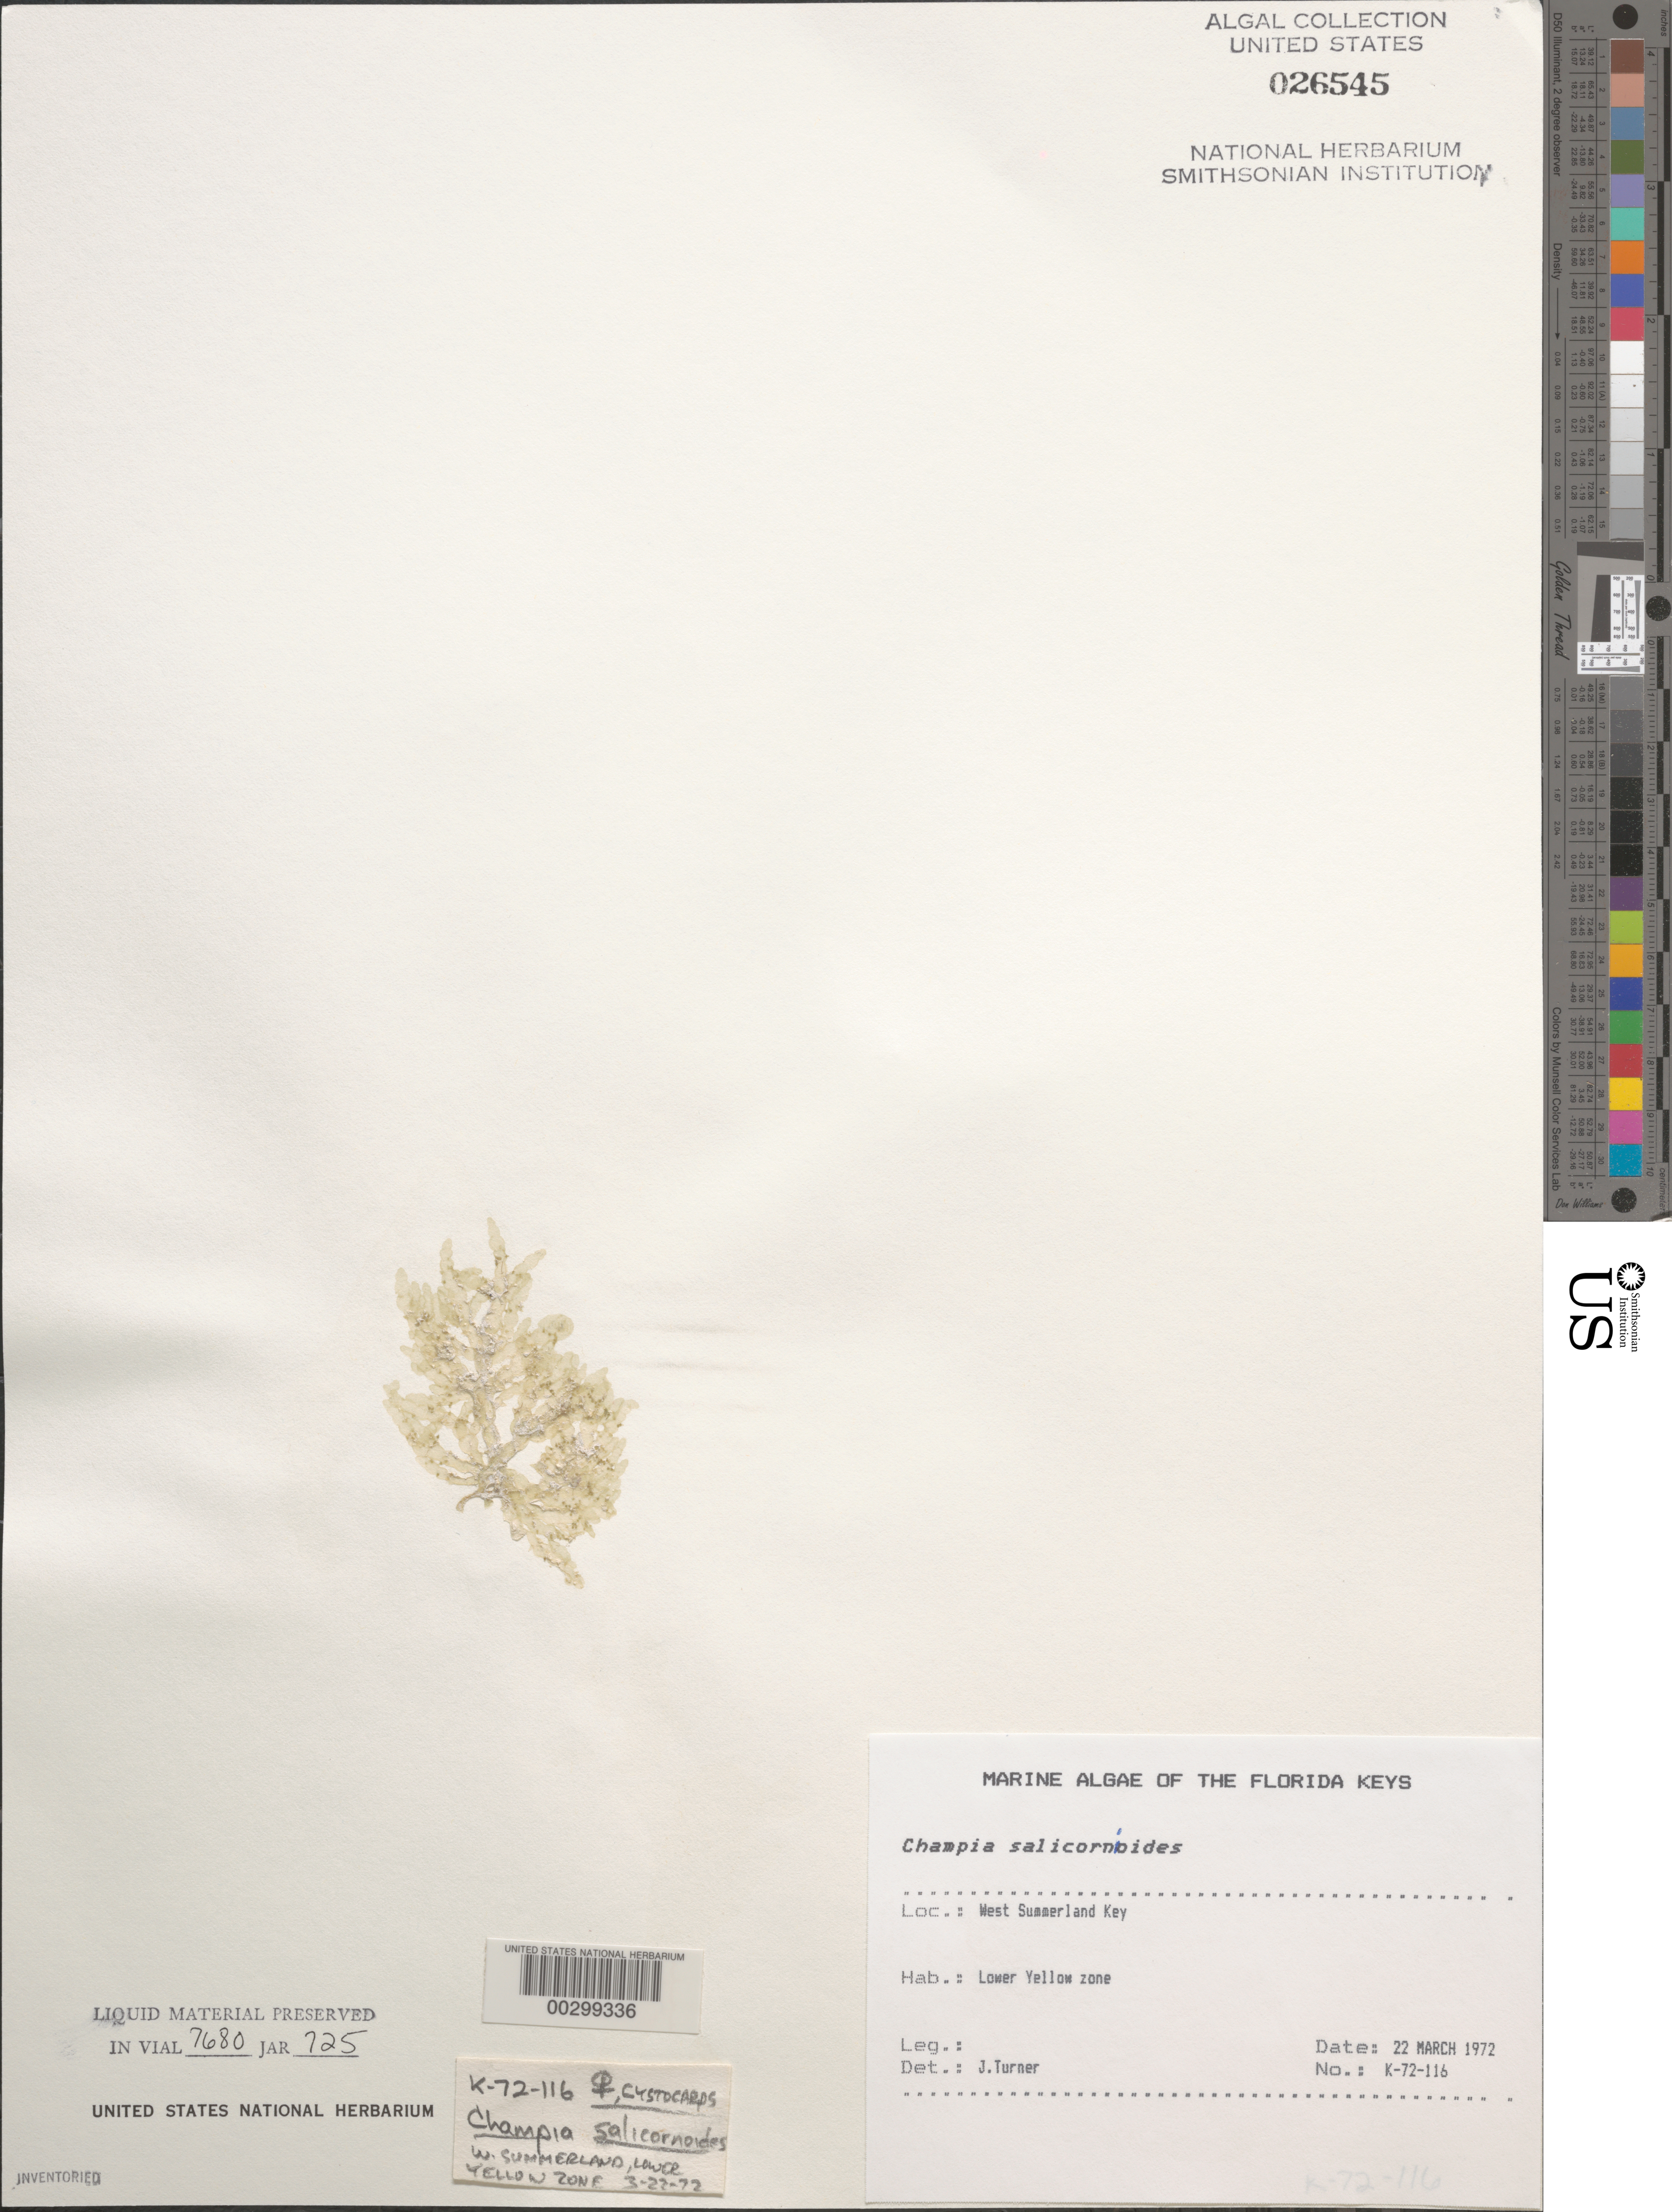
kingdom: Plantae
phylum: Rhodophyta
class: Florideophyceae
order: Rhodymeniales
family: Champiaceae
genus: Champia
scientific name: Champia salicornioides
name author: Harv.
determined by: Turner, J.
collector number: K-72-116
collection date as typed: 22 Mar 1972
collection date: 1972-03-22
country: United States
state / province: Florida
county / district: Monroe County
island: West Summerland Key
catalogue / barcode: US 26545